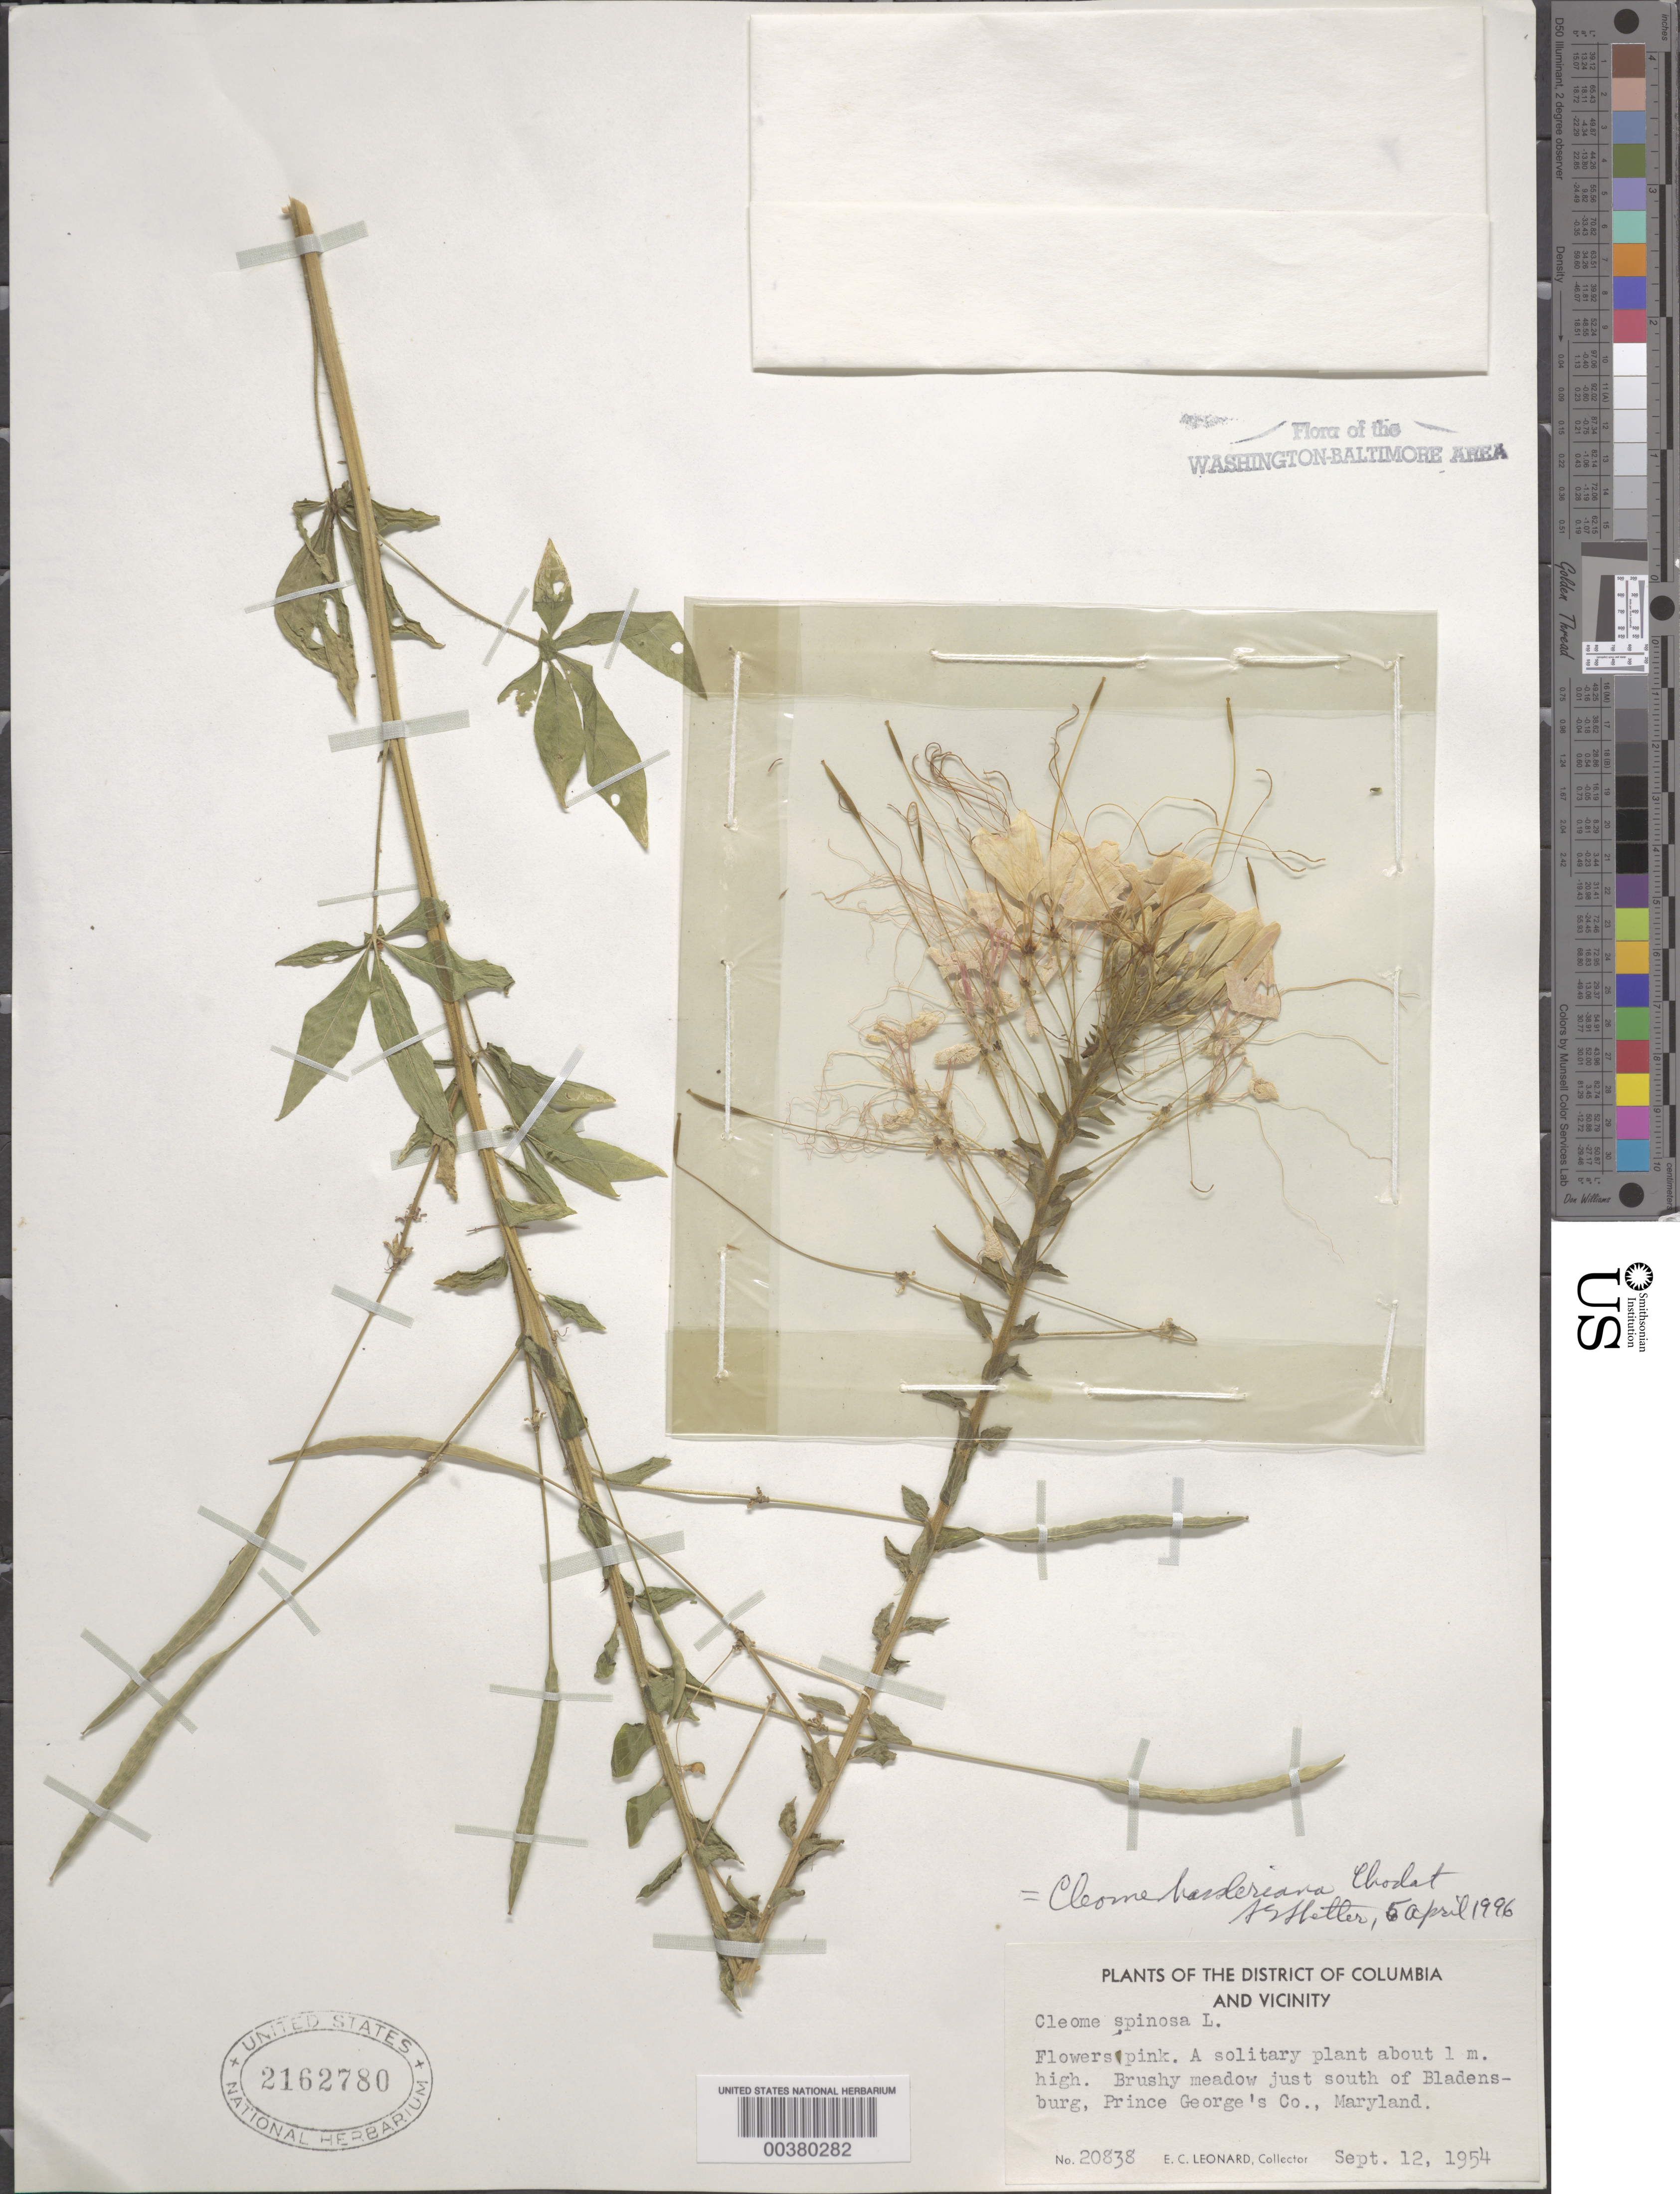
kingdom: Plantae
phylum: Tracheophyta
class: Magnoliopsida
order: Brassicales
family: Cleomaceae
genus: Tarenaya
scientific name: Tarenaya houtteana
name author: (Schltdl.) Soares Neto & Roalson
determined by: Strong, Mark T., (BOT), Smithsonian Institution - National Museum of Natural History (UNITED STATES)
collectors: E. C. Leonard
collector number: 20838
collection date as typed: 12 Sep 1954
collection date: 1954-09-12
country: United States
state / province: Maryland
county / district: Prince George's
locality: South of Bladensburg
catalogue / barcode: US 2162780